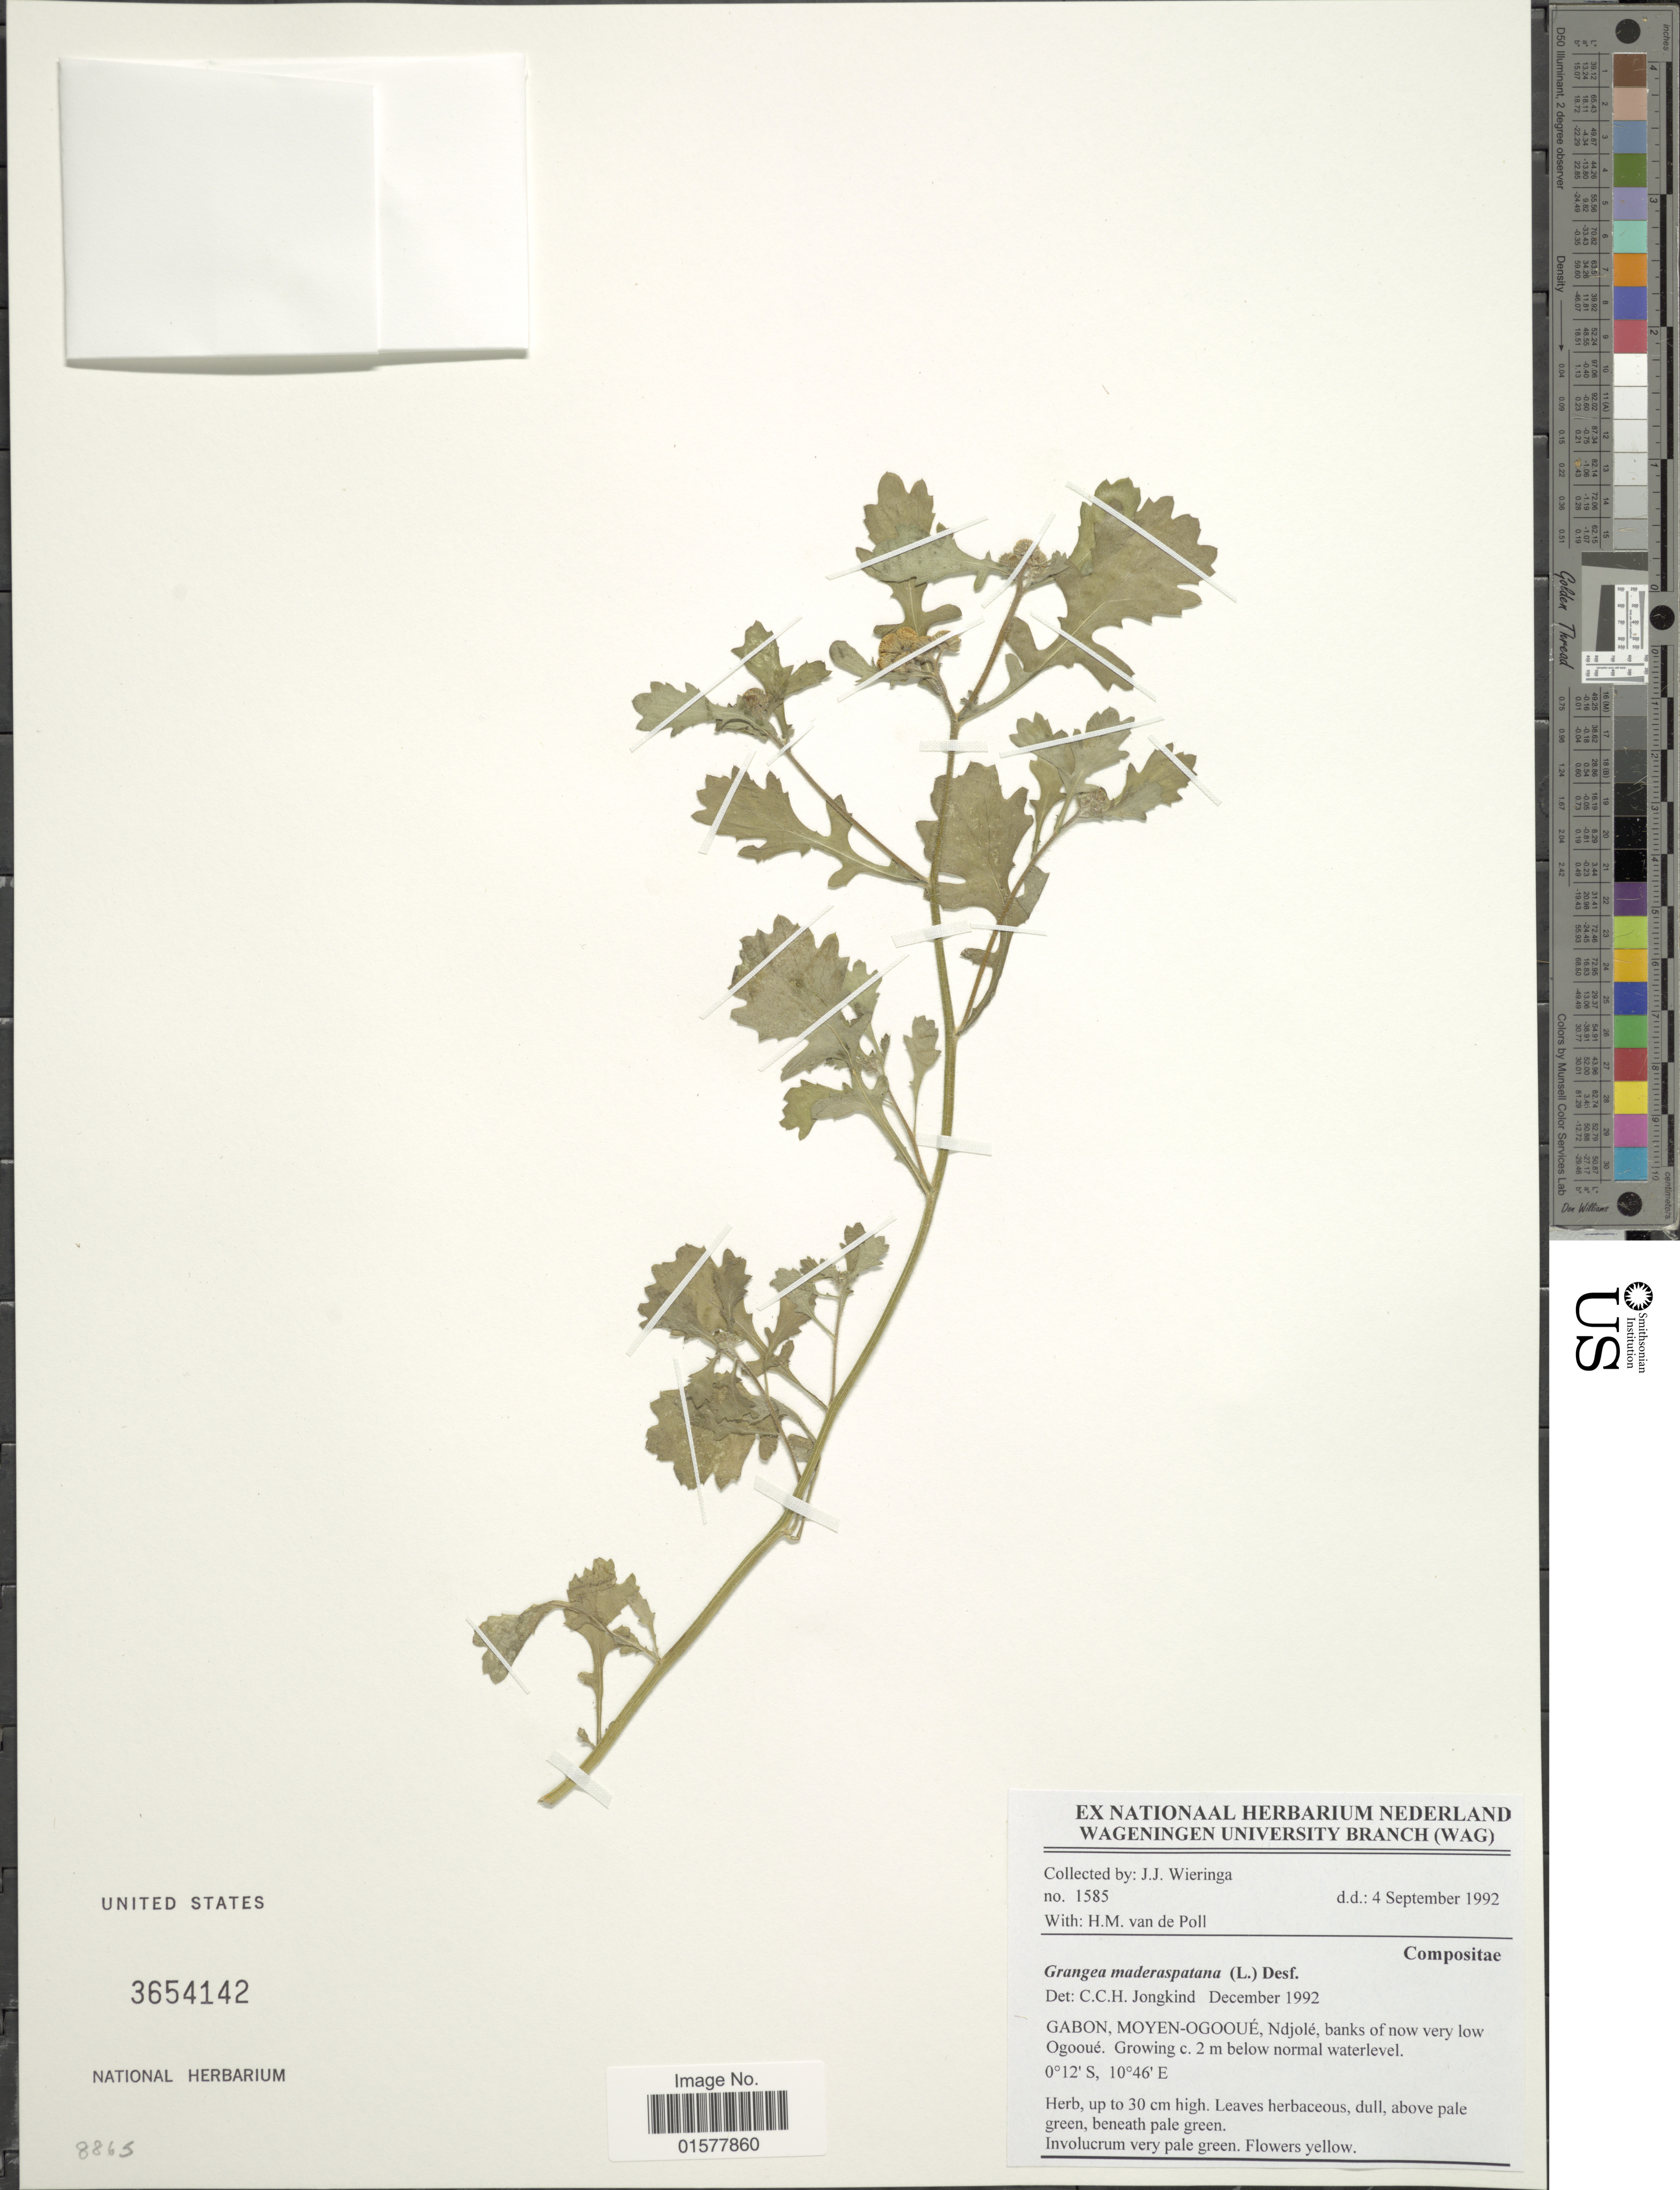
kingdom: Plantae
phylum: Tracheophyta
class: Magnoliopsida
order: Asterales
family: Asteraceae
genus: Grangea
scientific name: Grangea maderaspatana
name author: (L.) Poir.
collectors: J. Wieringa & H. van de Poll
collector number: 1585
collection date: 1992-09-04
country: Gabon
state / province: Moyen-Ogooue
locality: Gabon, Moyen-Ogooue, Ndjole, banks of now very low Ogooue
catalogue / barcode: US 3654142